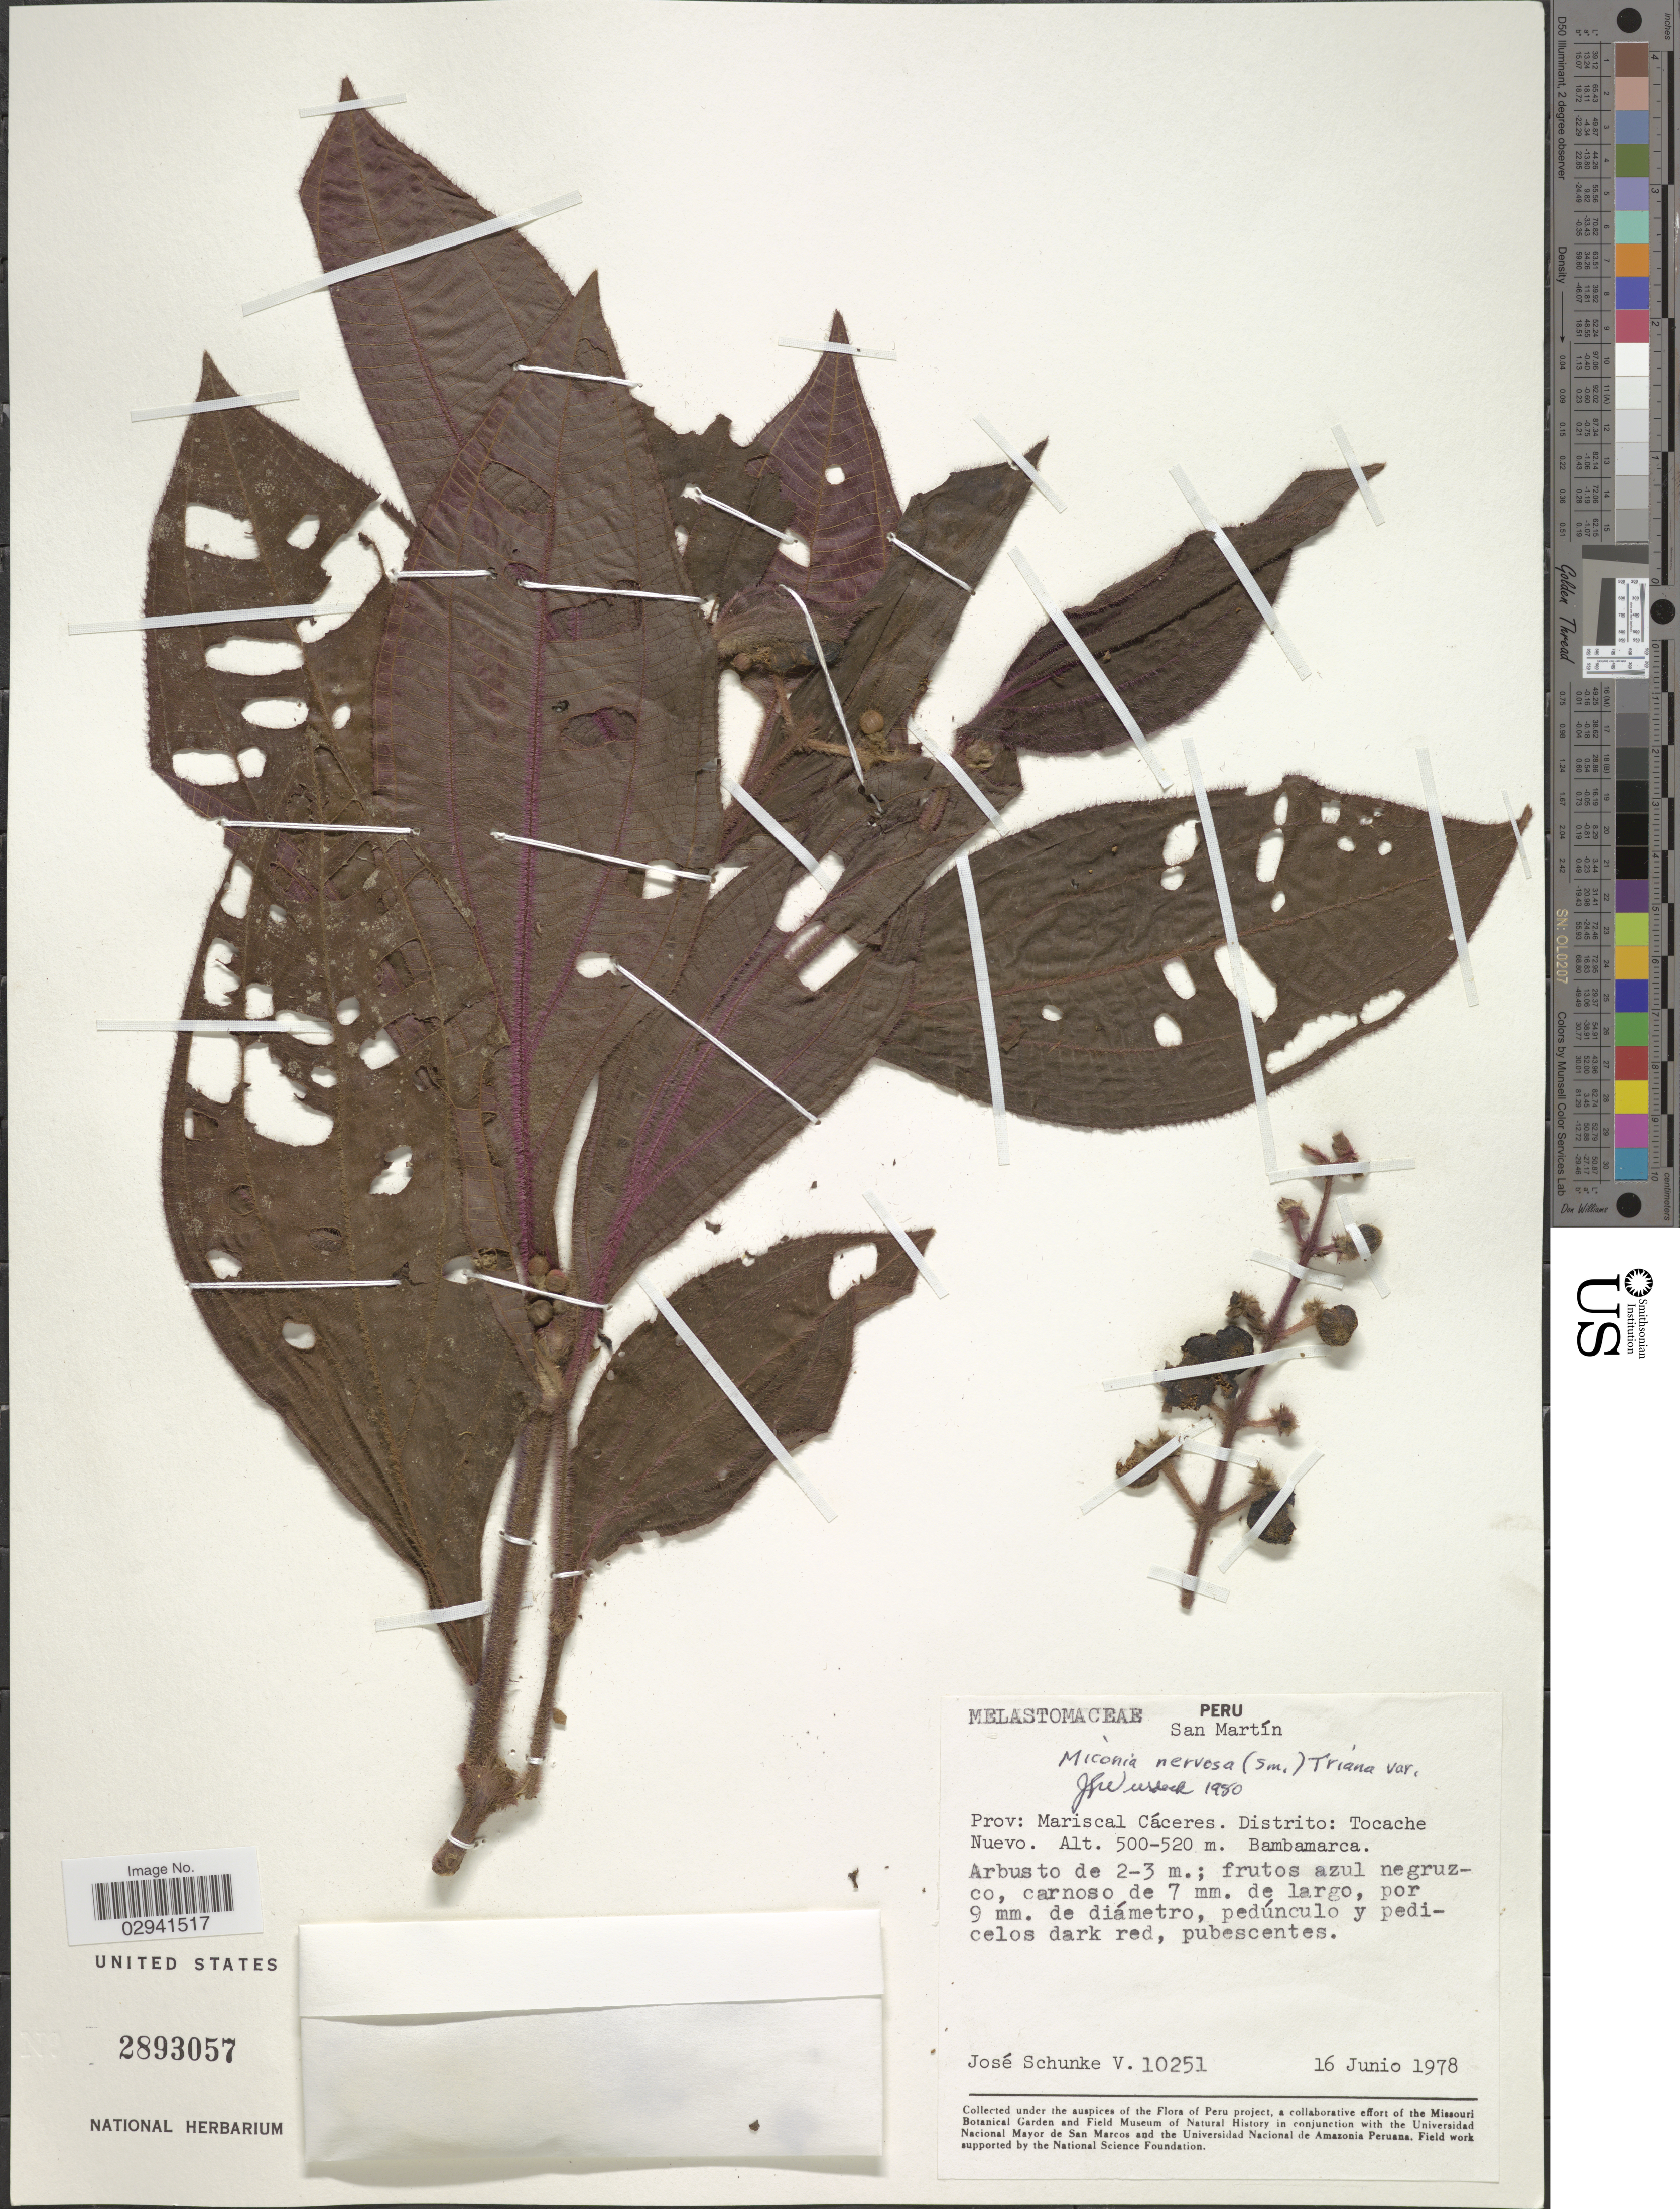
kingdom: Plantae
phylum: Tracheophyta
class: Magnoliopsida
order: Myrtales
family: Melastomataceae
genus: Miconia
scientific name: Miconia nervosa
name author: (Sm.) Triana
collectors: J. Schunke Vigo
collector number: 10251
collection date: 1978-06-16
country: Peru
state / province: San Martín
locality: Prov. Mariscal Cáceres, Distrito Tocache Nuevo, Bambamarca.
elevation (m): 500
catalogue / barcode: US 2893057